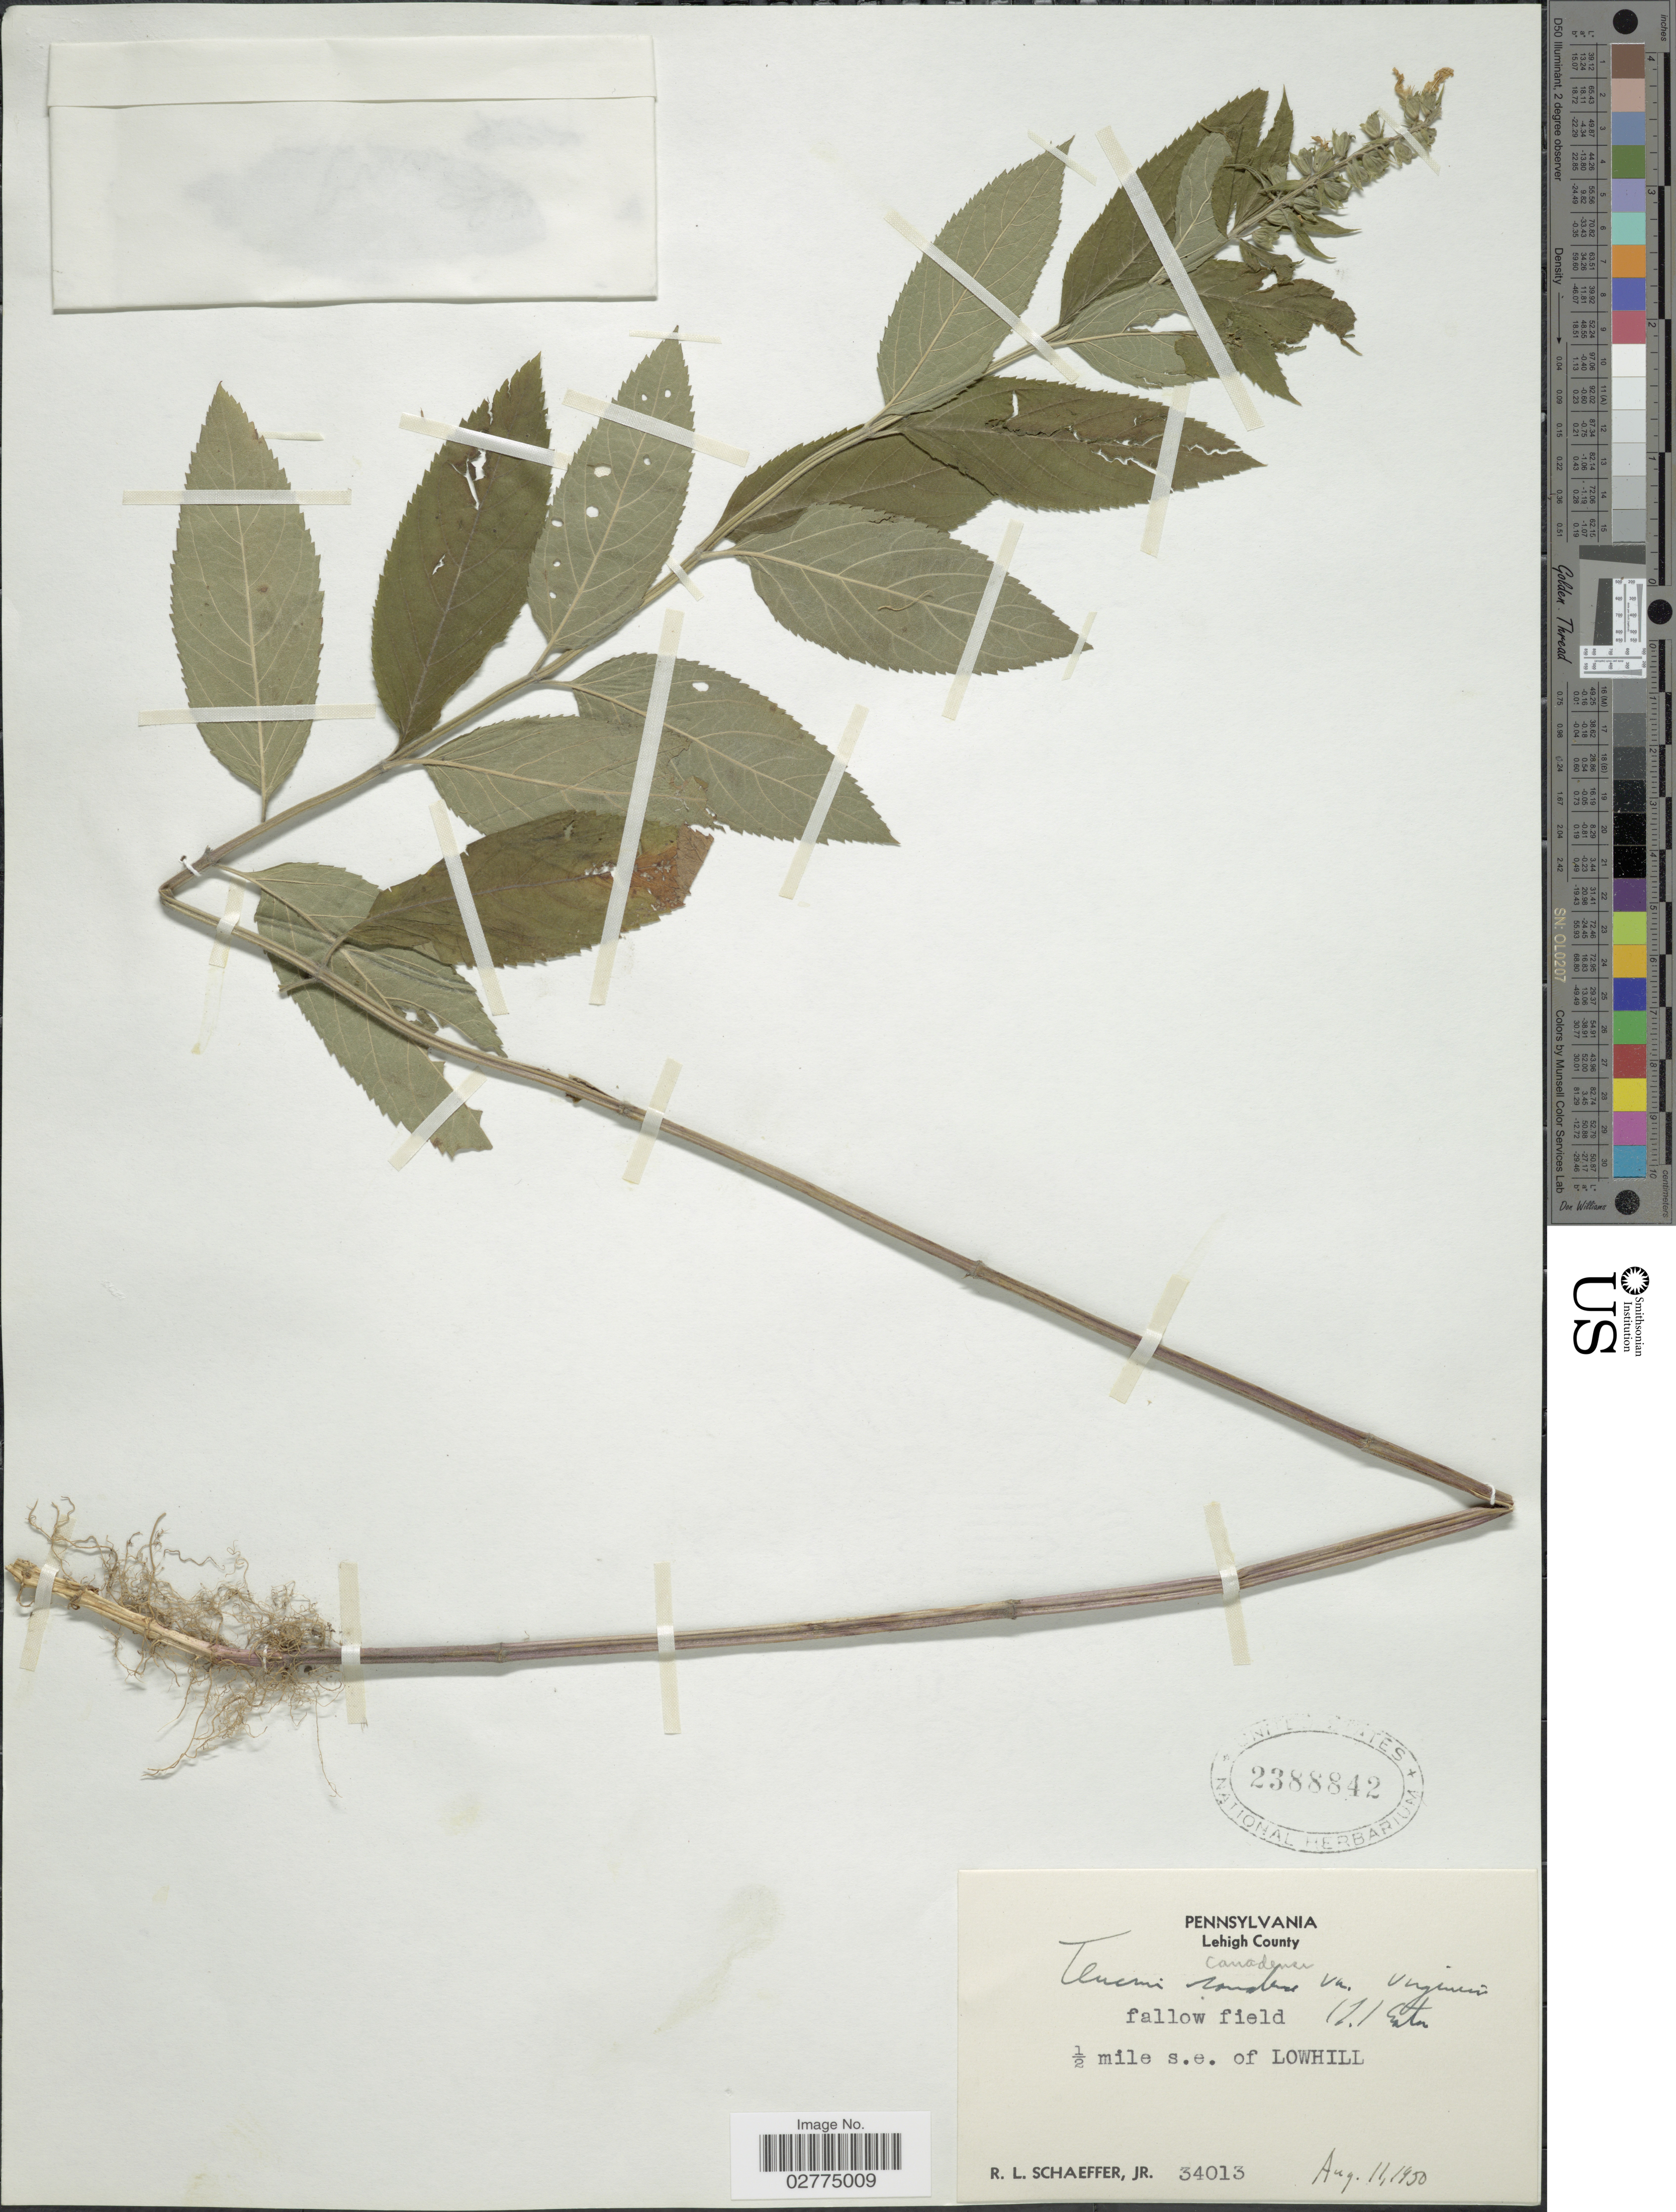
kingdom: Plantae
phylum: Tracheophyta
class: Magnoliopsida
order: Lamiales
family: Lamiaceae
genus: Teucrium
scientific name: Teucrium canadense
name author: L.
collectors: R. L. Schaeffer Jr.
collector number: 34013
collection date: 1950-08-11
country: United States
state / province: Pennsylvania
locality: Lehigh County. Fallow field. ½ mile s.e. of Lowhill.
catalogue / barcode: US 2388842